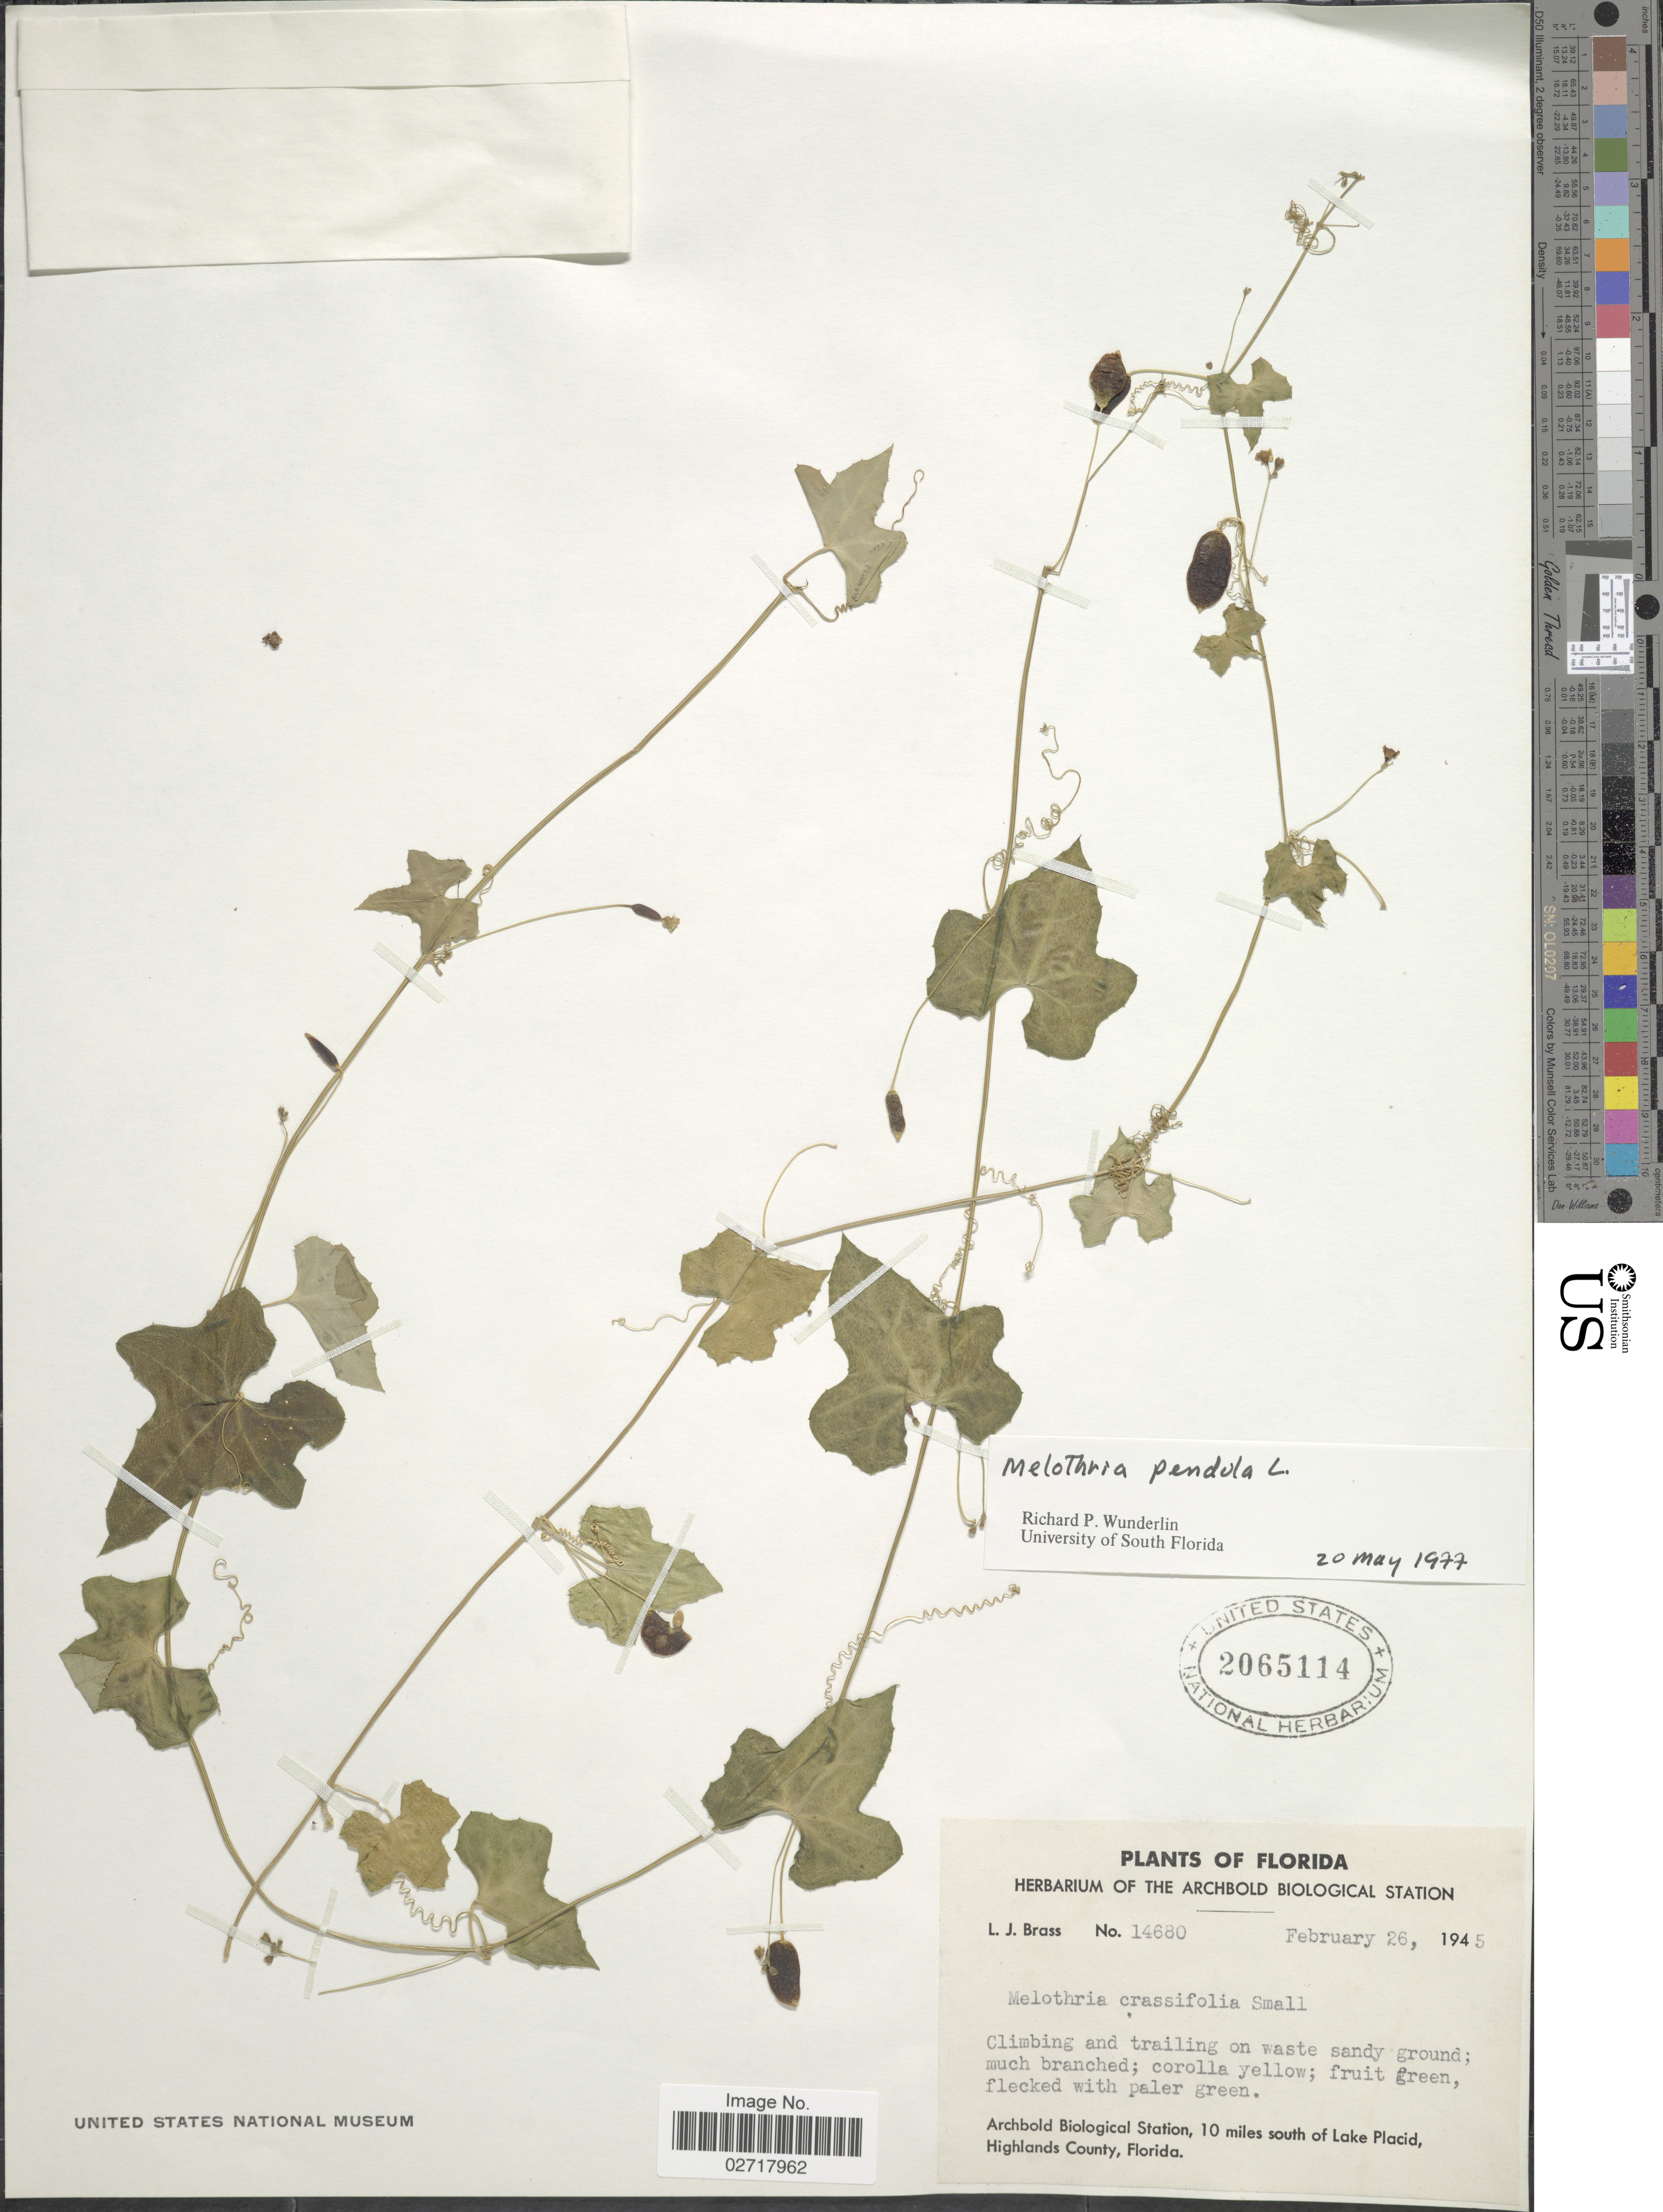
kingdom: Plantae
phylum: Tracheophyta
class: Magnoliopsida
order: Cucurbitales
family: Cucurbitaceae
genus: Melothria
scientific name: Melothria pendula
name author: L.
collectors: L. J. Brass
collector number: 14680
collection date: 1945-02-26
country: United States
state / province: Florida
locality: Archbold Biological Station, 10 miles south of Lake Placid, Highlands County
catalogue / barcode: US 2065114